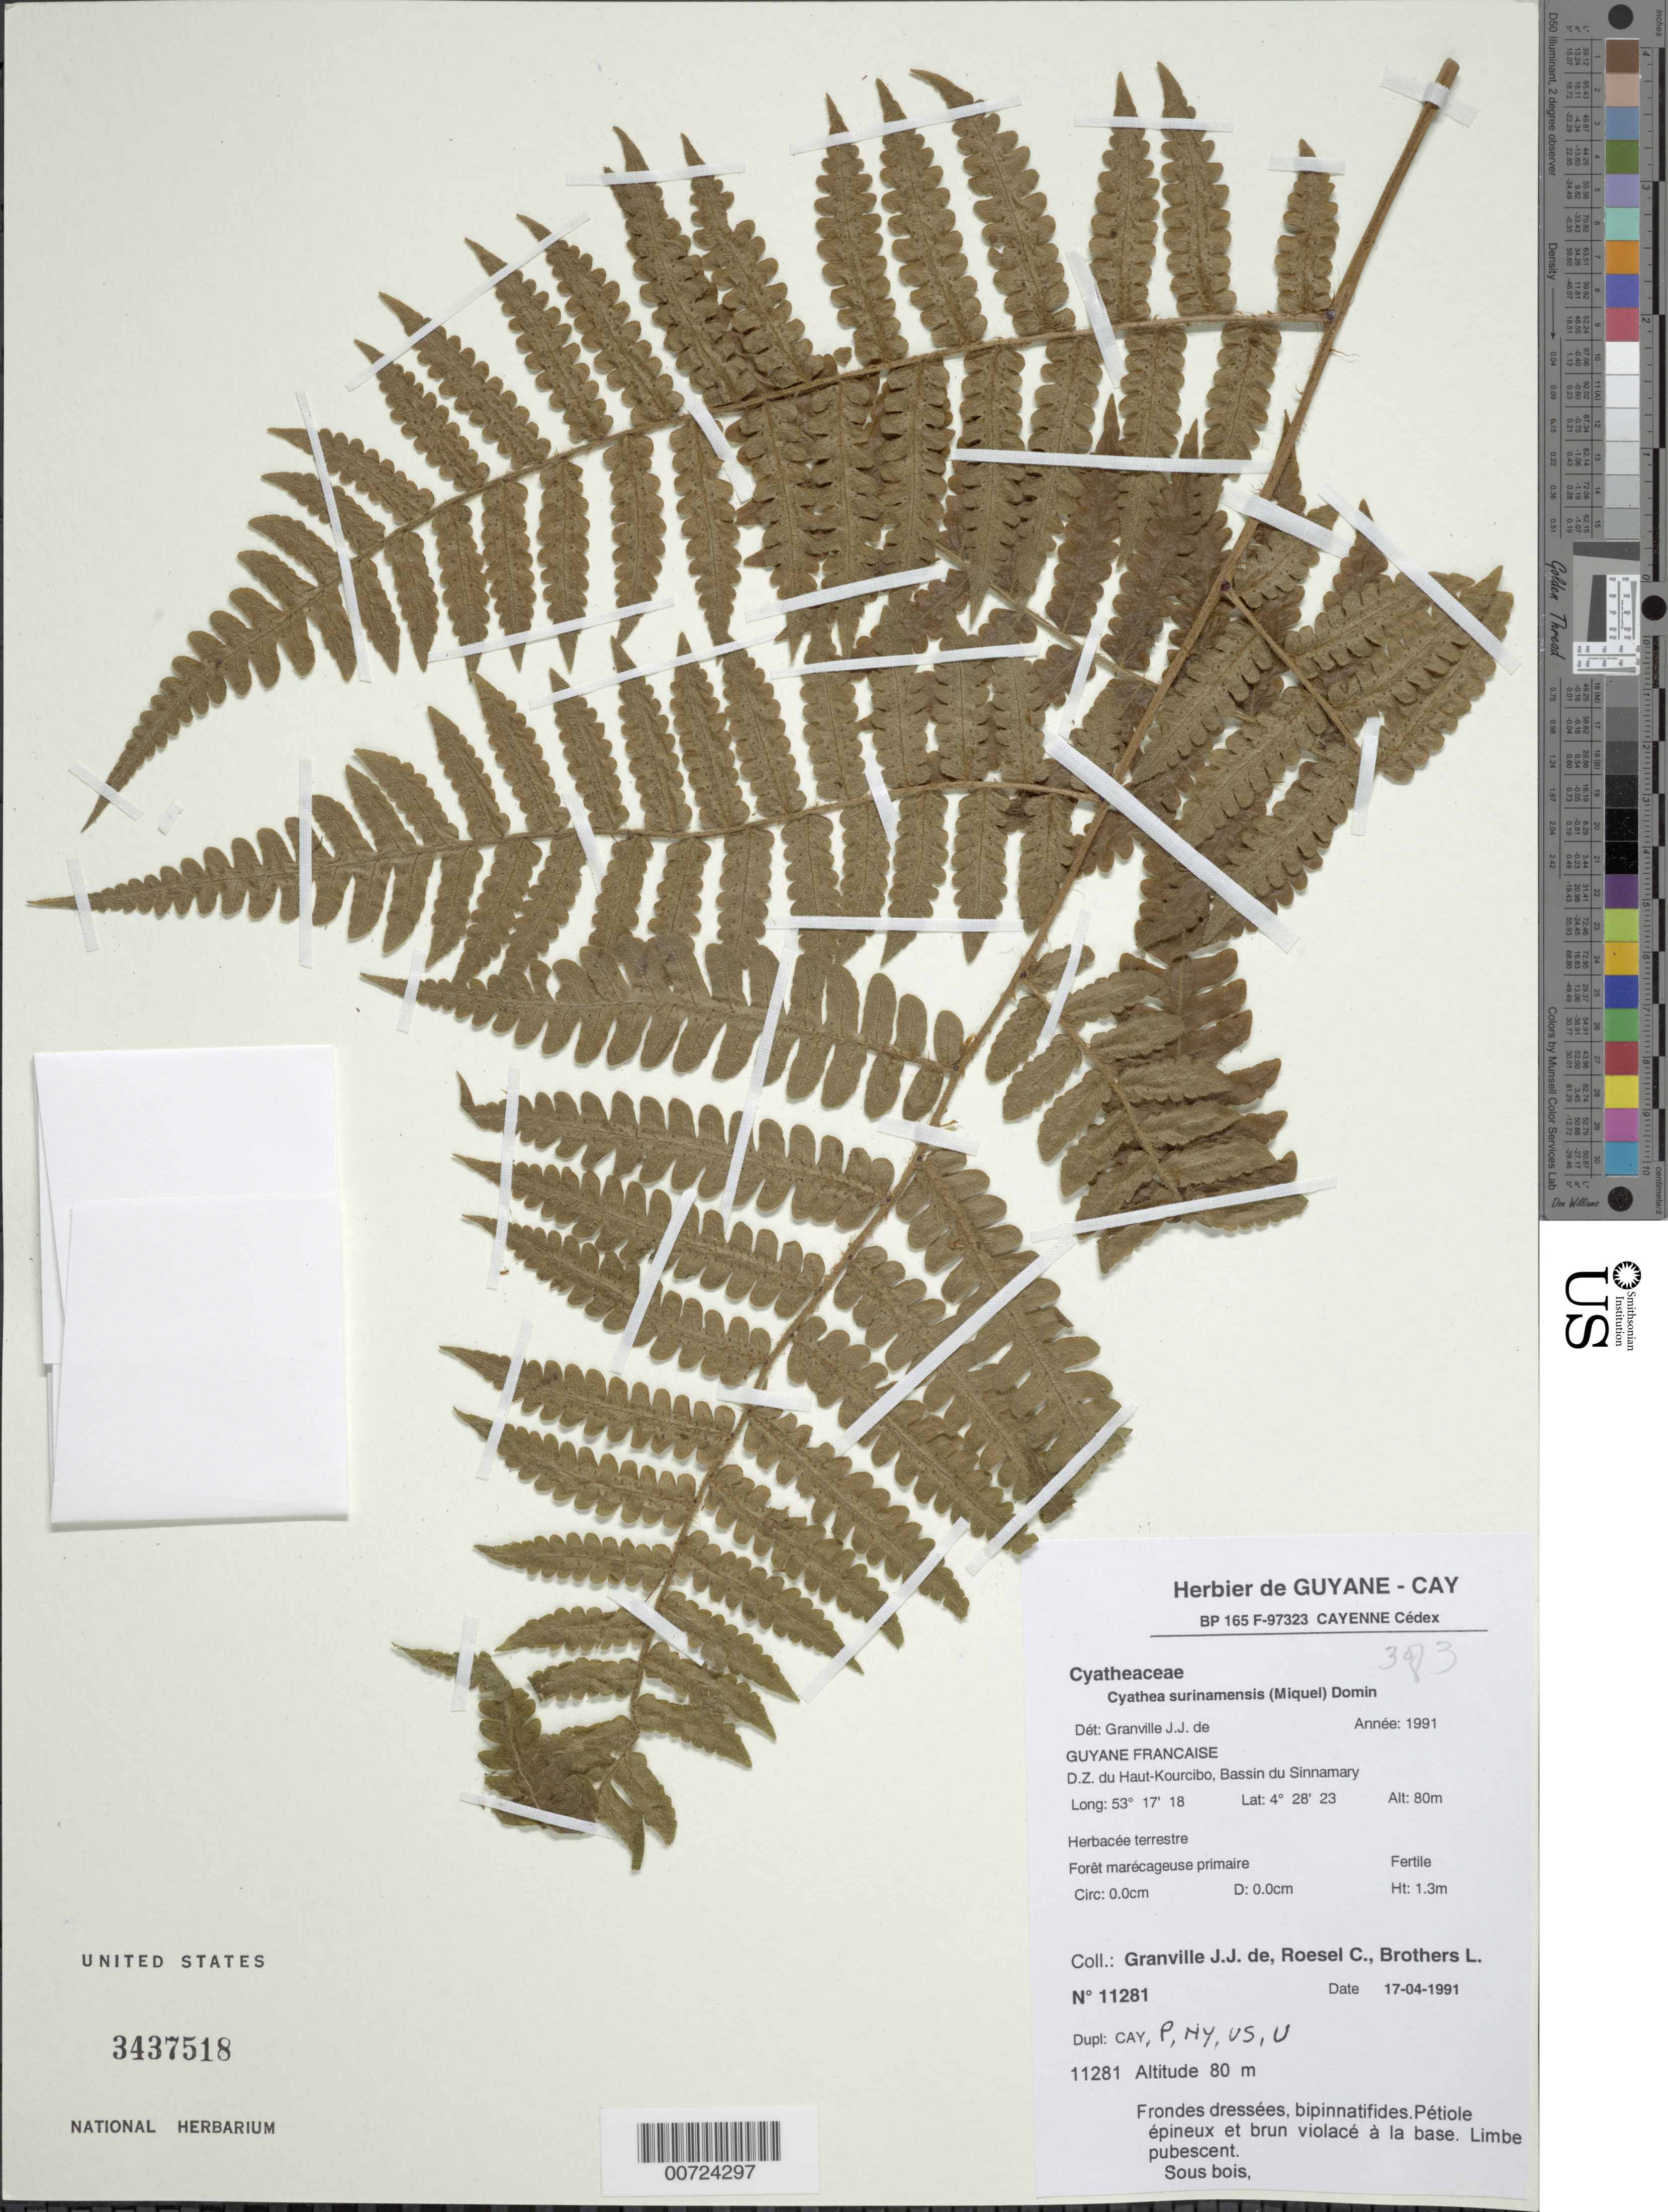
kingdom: Plantae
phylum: Tracheophyta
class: Polypodiopsida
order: Cyatheales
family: Cyatheaceae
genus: Cyathea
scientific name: Cyathea surinamensis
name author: (Miq.) Domin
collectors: J.-J. de Granville, C. S. Roesel & L. Brothers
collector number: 11281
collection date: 1991-04-17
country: French Guiana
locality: D.Z. du Haut-Kourcibo, Bassin du Sinnamary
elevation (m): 80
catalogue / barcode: US 3437518